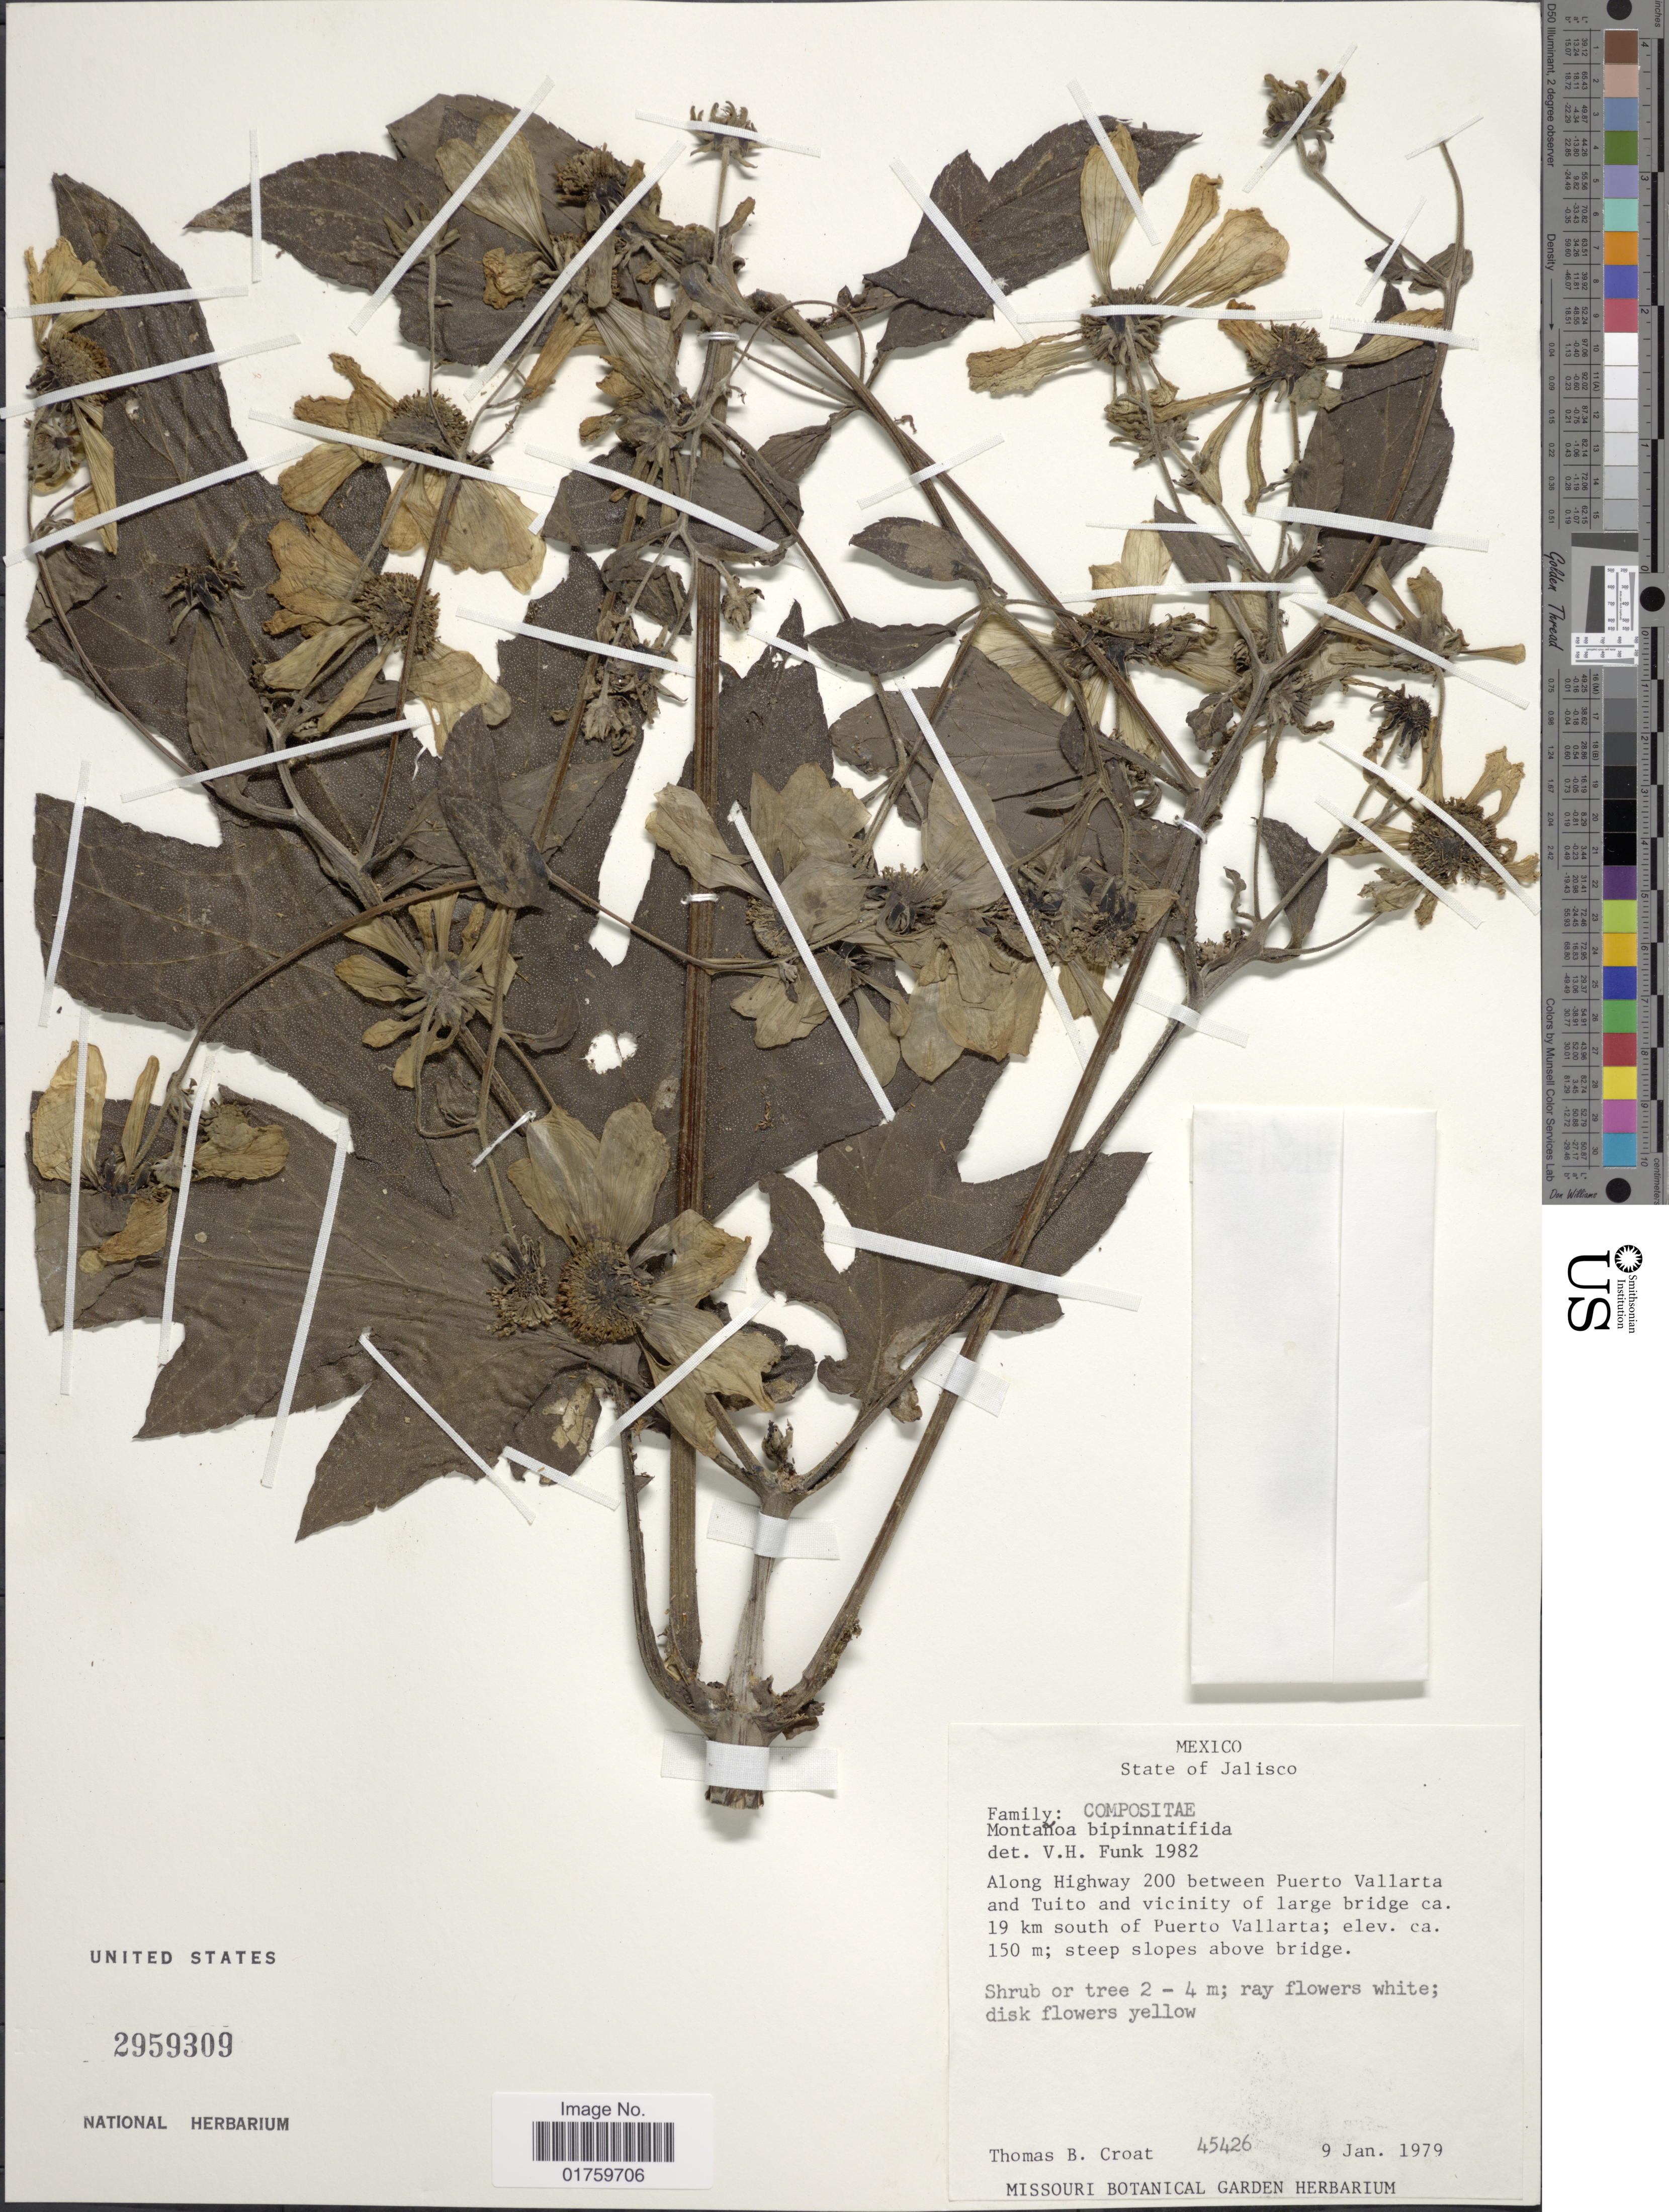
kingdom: Plantae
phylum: Tracheophyta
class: Magnoliopsida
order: Asterales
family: Asteraceae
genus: Montanoa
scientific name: Montanoa bipinnatifida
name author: (Kunth) C. Koch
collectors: T. B. Croat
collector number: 45426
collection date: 1979-01-09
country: Mexico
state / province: Jalisco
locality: Along Highway 200 between Puerto Vallarta and Tuito and vicinity of large bridges ca. 19 km south of Puerto Vallarta, steep slopes above bridge.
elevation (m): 150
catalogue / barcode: US 2959309